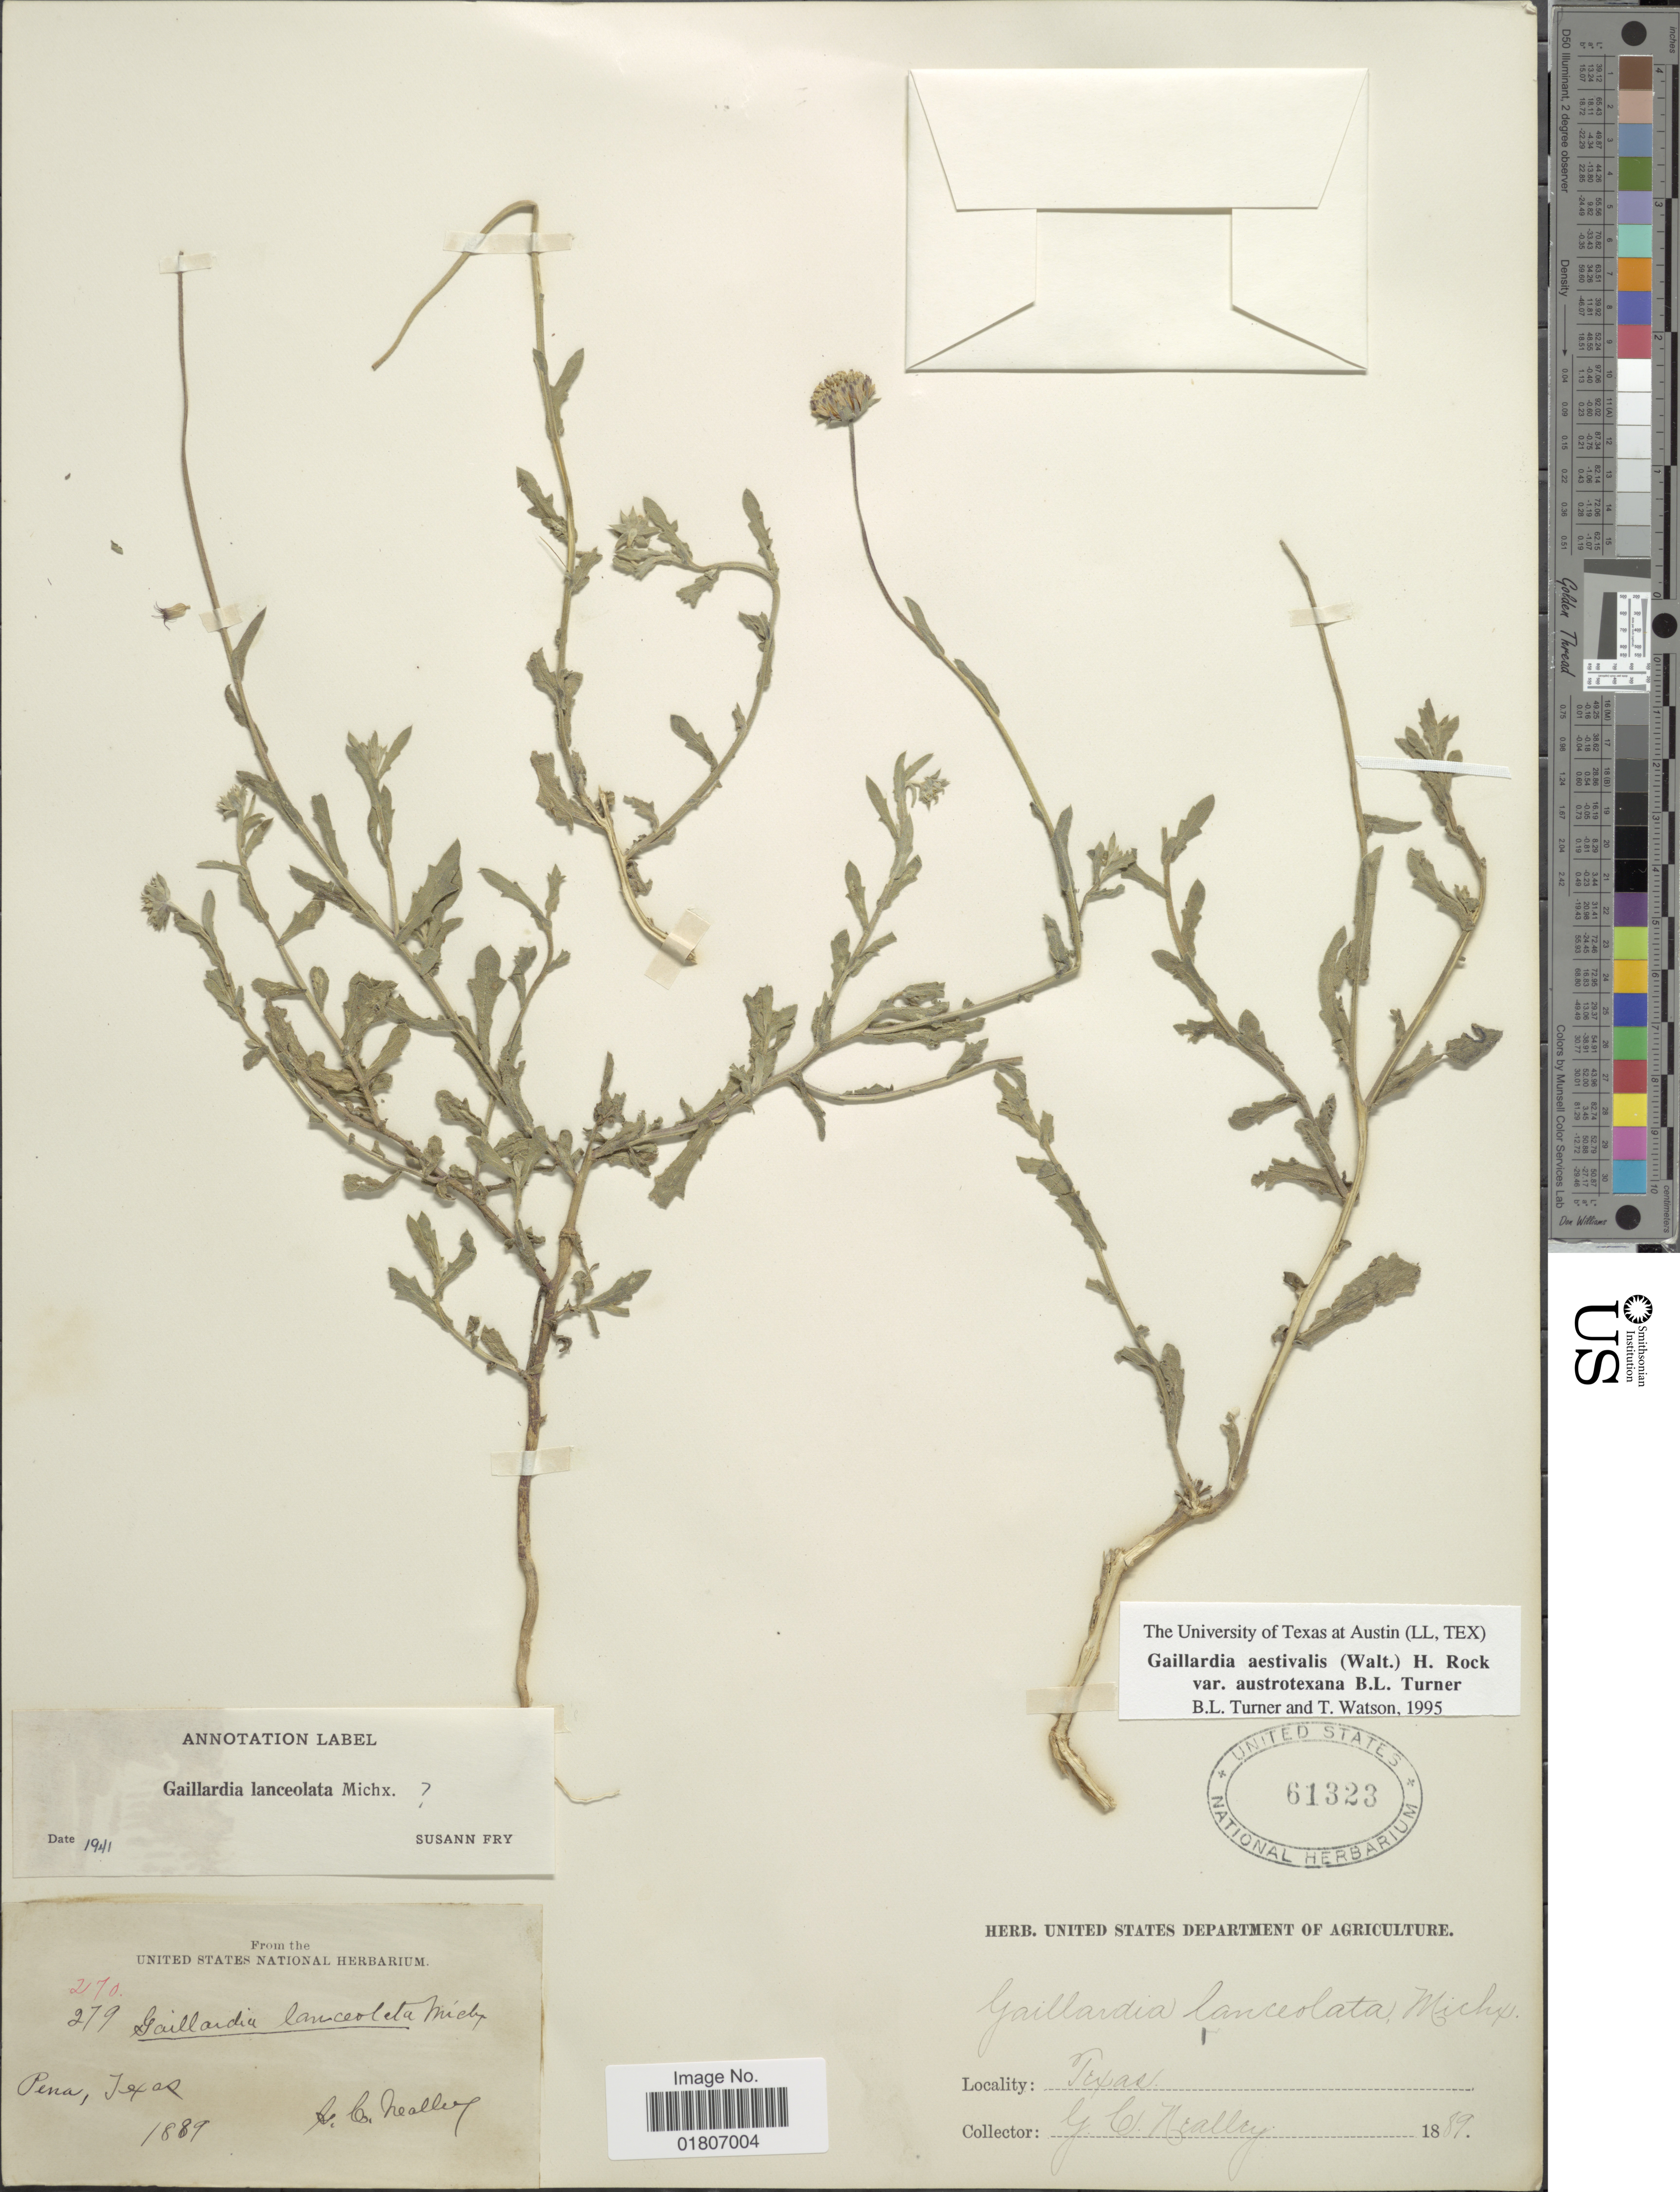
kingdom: Plantae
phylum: Tracheophyta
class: Magnoliopsida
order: Asterales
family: Asteraceae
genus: Gaillardia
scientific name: Gaillardia aestivalis var. austrotexana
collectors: G. C. Nealley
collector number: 2170/279*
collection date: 1889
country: United States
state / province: Texas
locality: Pena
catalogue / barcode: US 61323